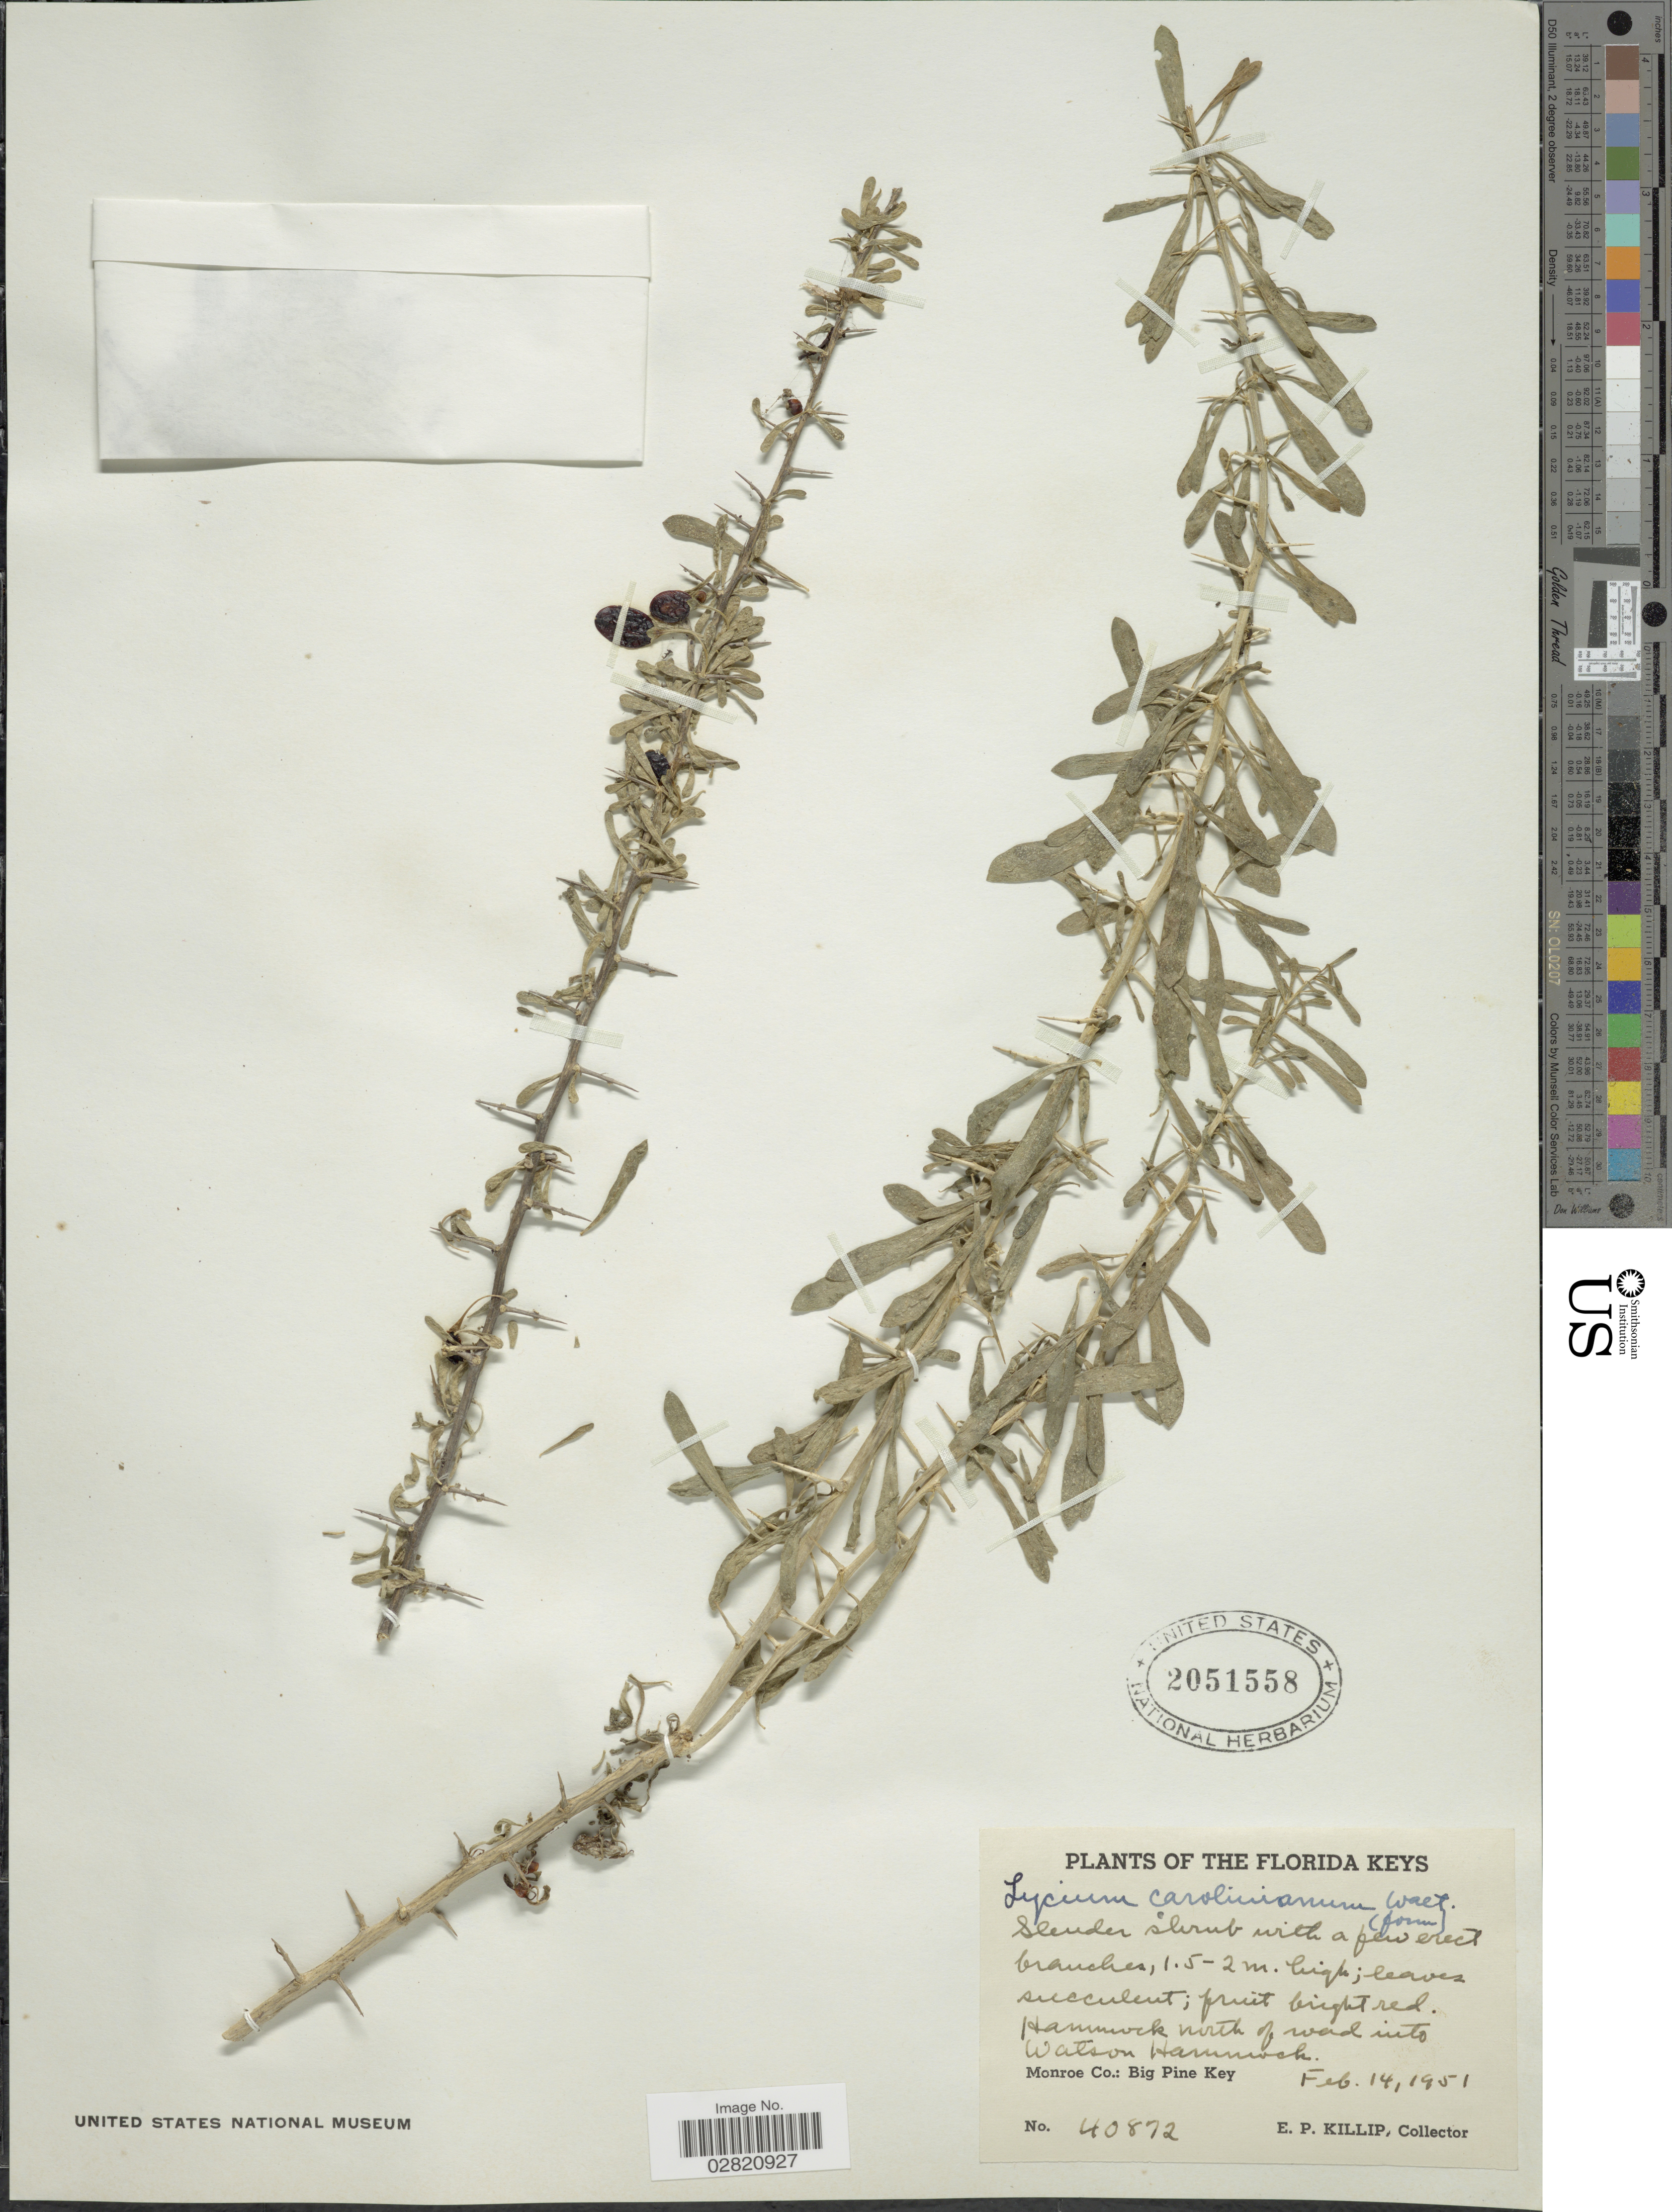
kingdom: Plantae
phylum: Tracheophyta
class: Magnoliopsida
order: Solanales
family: Solanaceae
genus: Lycium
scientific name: Lycium carolinianum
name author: Walter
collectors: E. P. Killip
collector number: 40872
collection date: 1951-02-14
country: United States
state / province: Florida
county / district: Monroe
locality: The Florida Keys, Hammock north of road into Watson Hammock, Monroe Co.: Big Pine Key.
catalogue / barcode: US 2051558